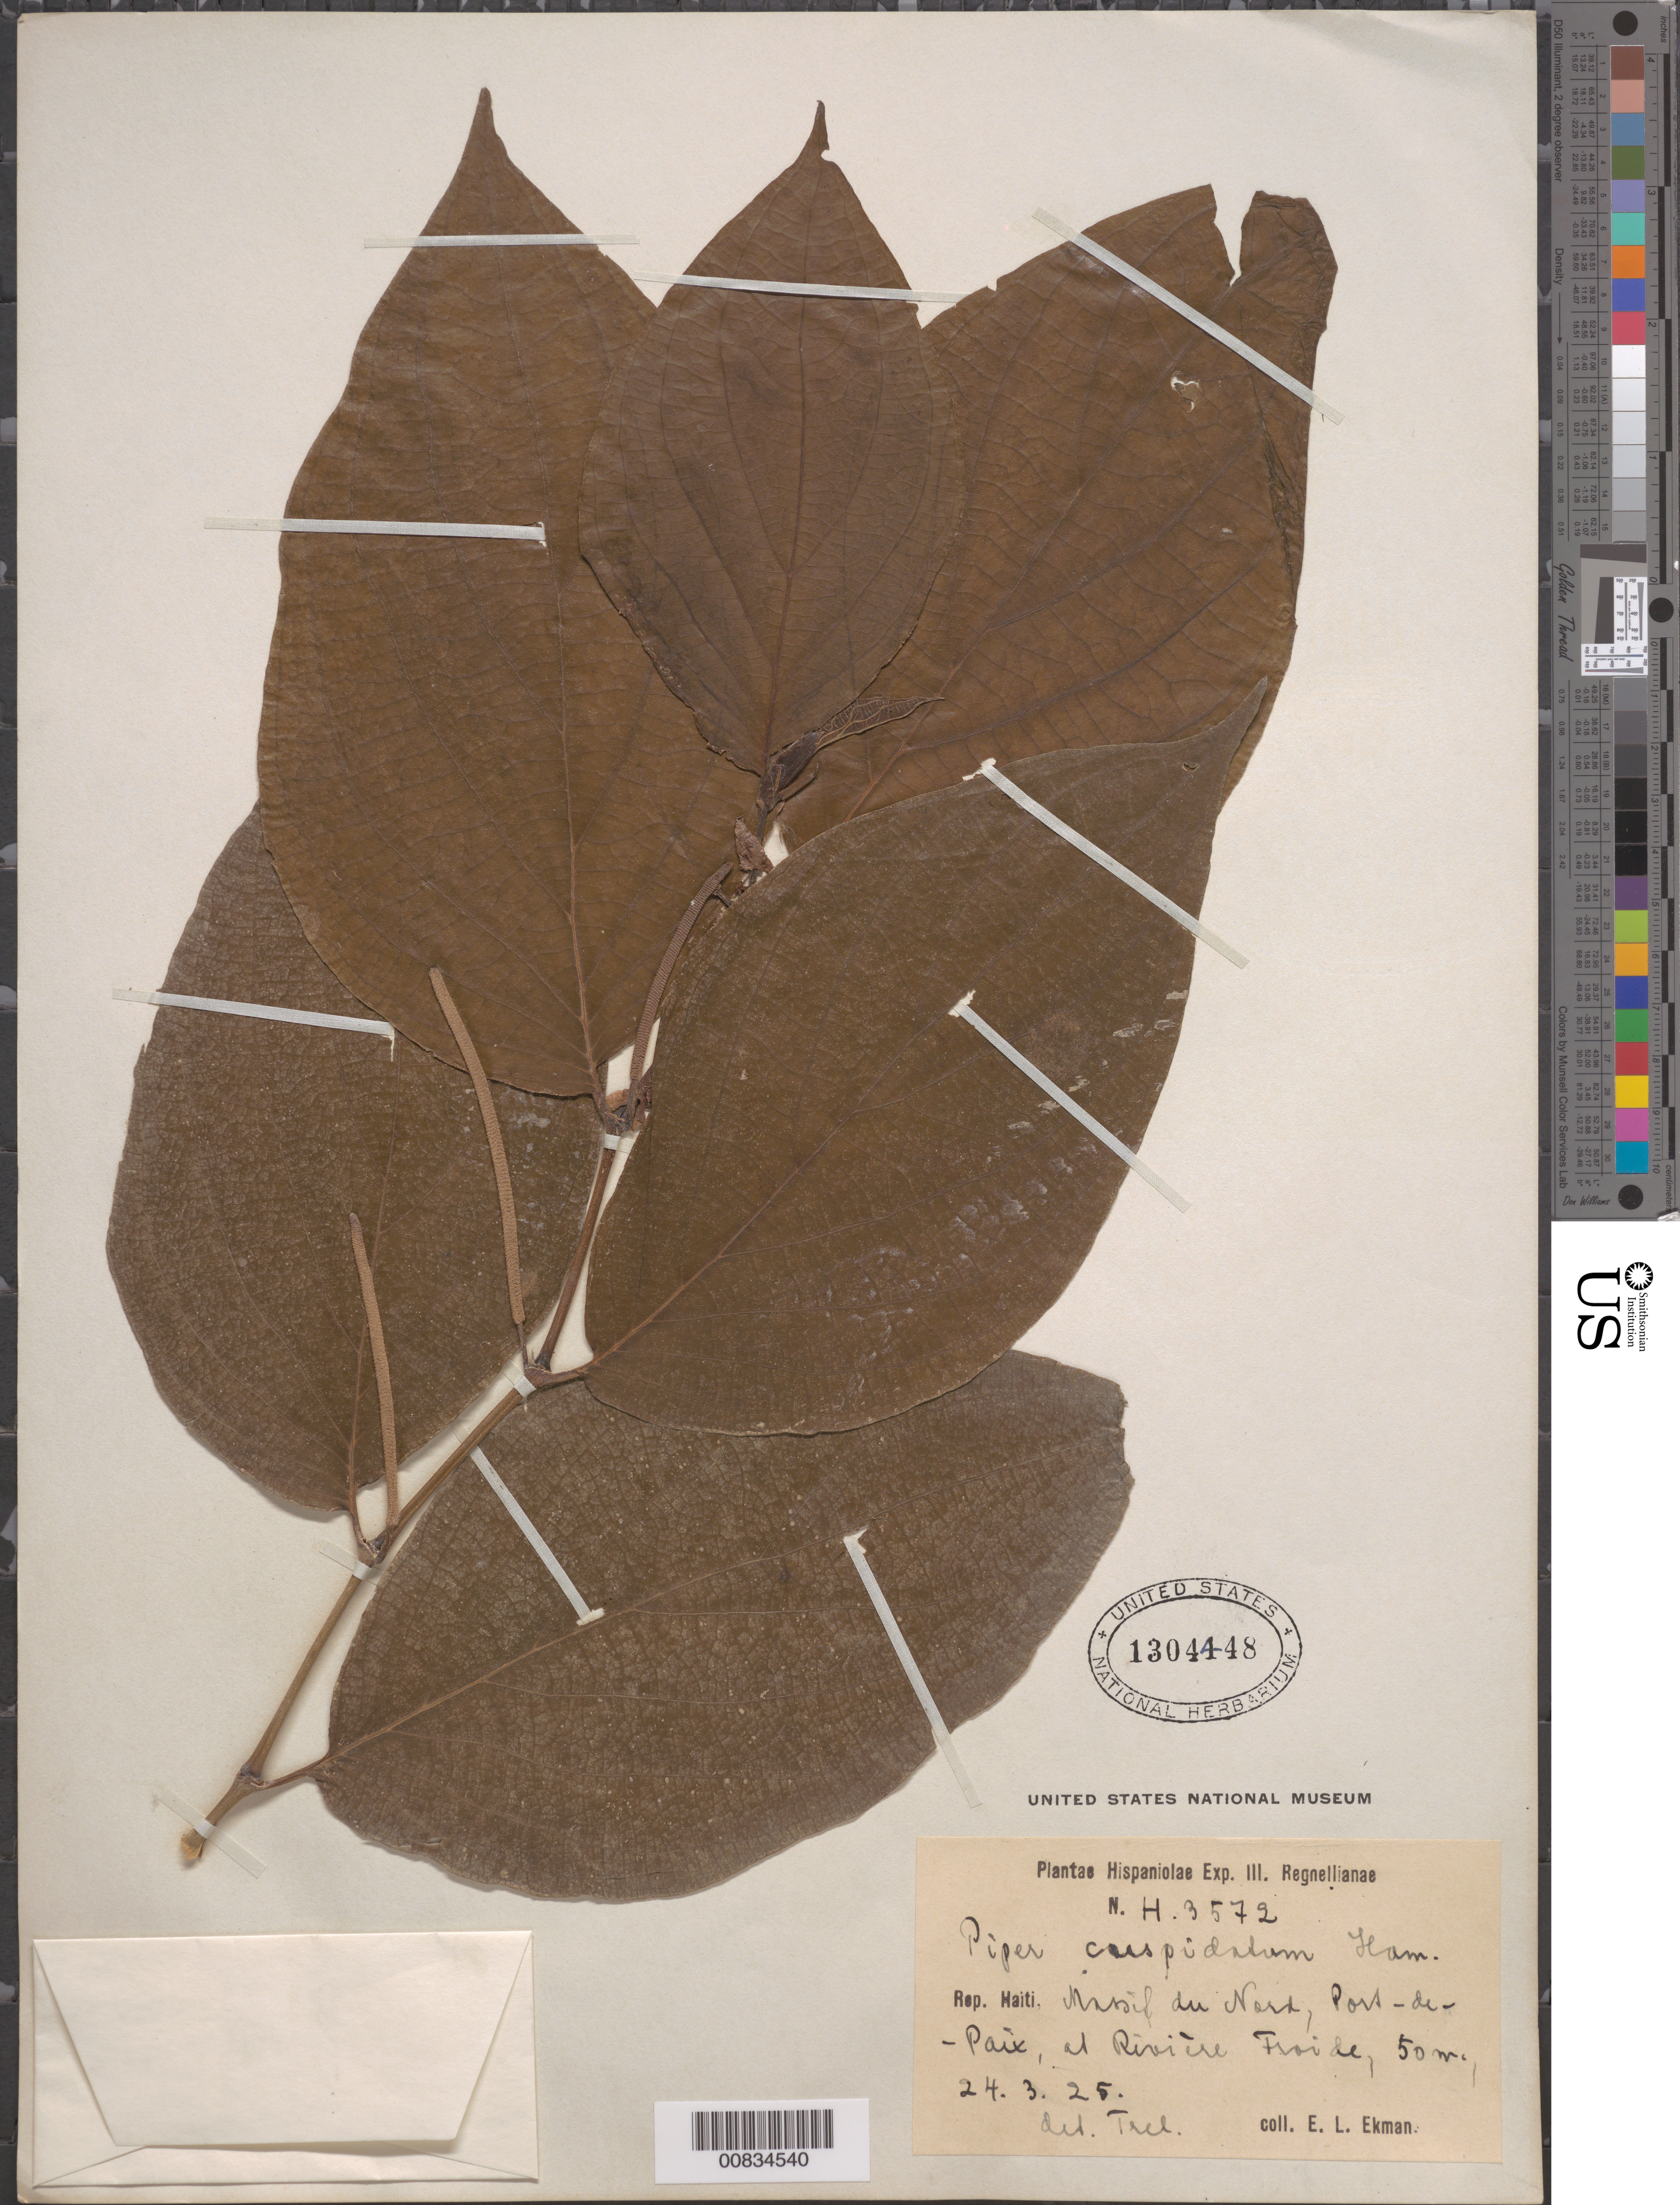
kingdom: Plantae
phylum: Tracheophyta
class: Magnoliopsida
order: Piperales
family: Piperaceae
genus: Piper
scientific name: Piper cuspidatum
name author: Desv. ex Ham.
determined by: Trelease, --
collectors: E. L. Ekman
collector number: H 3572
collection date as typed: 24 Mar 1925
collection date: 1925-03-24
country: Haiti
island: Hispaniola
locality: Massif du Nord, Port-de-Paix, at Rivière Froide.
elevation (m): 50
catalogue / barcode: US 1304448